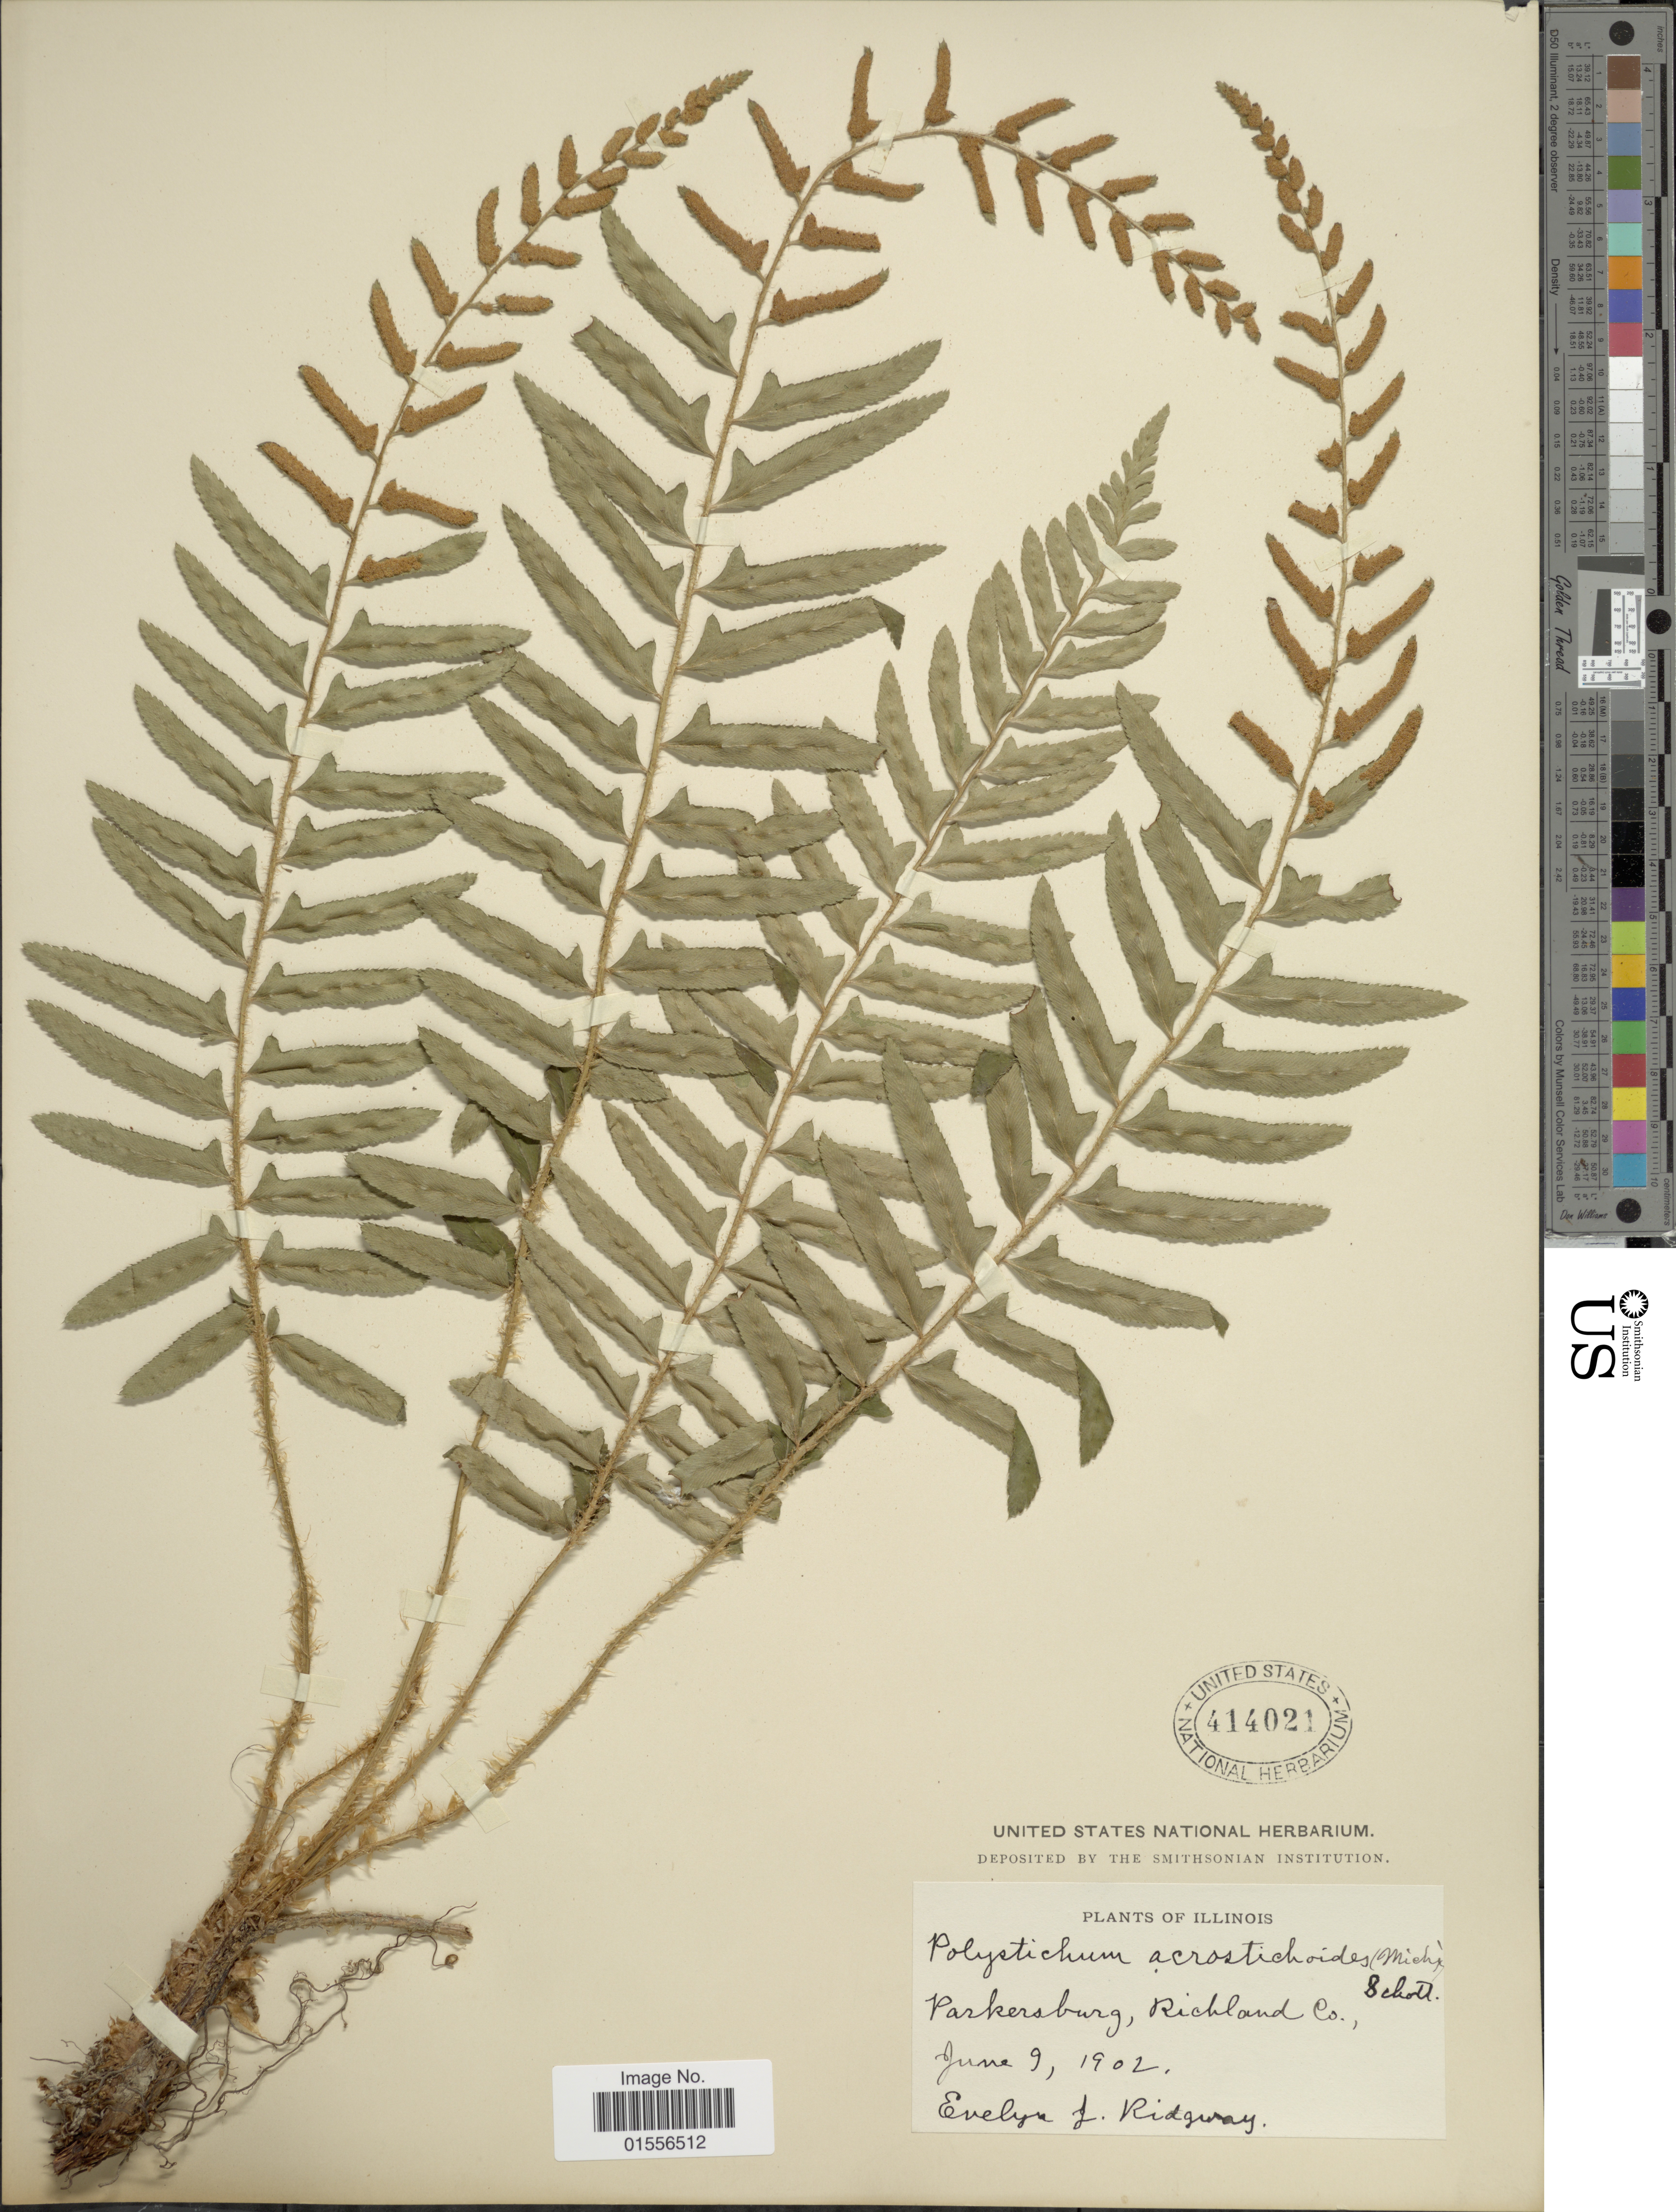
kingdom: Plantae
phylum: Tracheophyta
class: Polypodiopsida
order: Polypodiales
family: Dryopteridaceae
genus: Polystichum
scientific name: Polystichum acrostichoides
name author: (Michx.) Schott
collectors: E. Ridgway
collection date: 1902-06-09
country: United States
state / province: Illinois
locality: Parkersburg, Rickland Co.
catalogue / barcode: US 141021